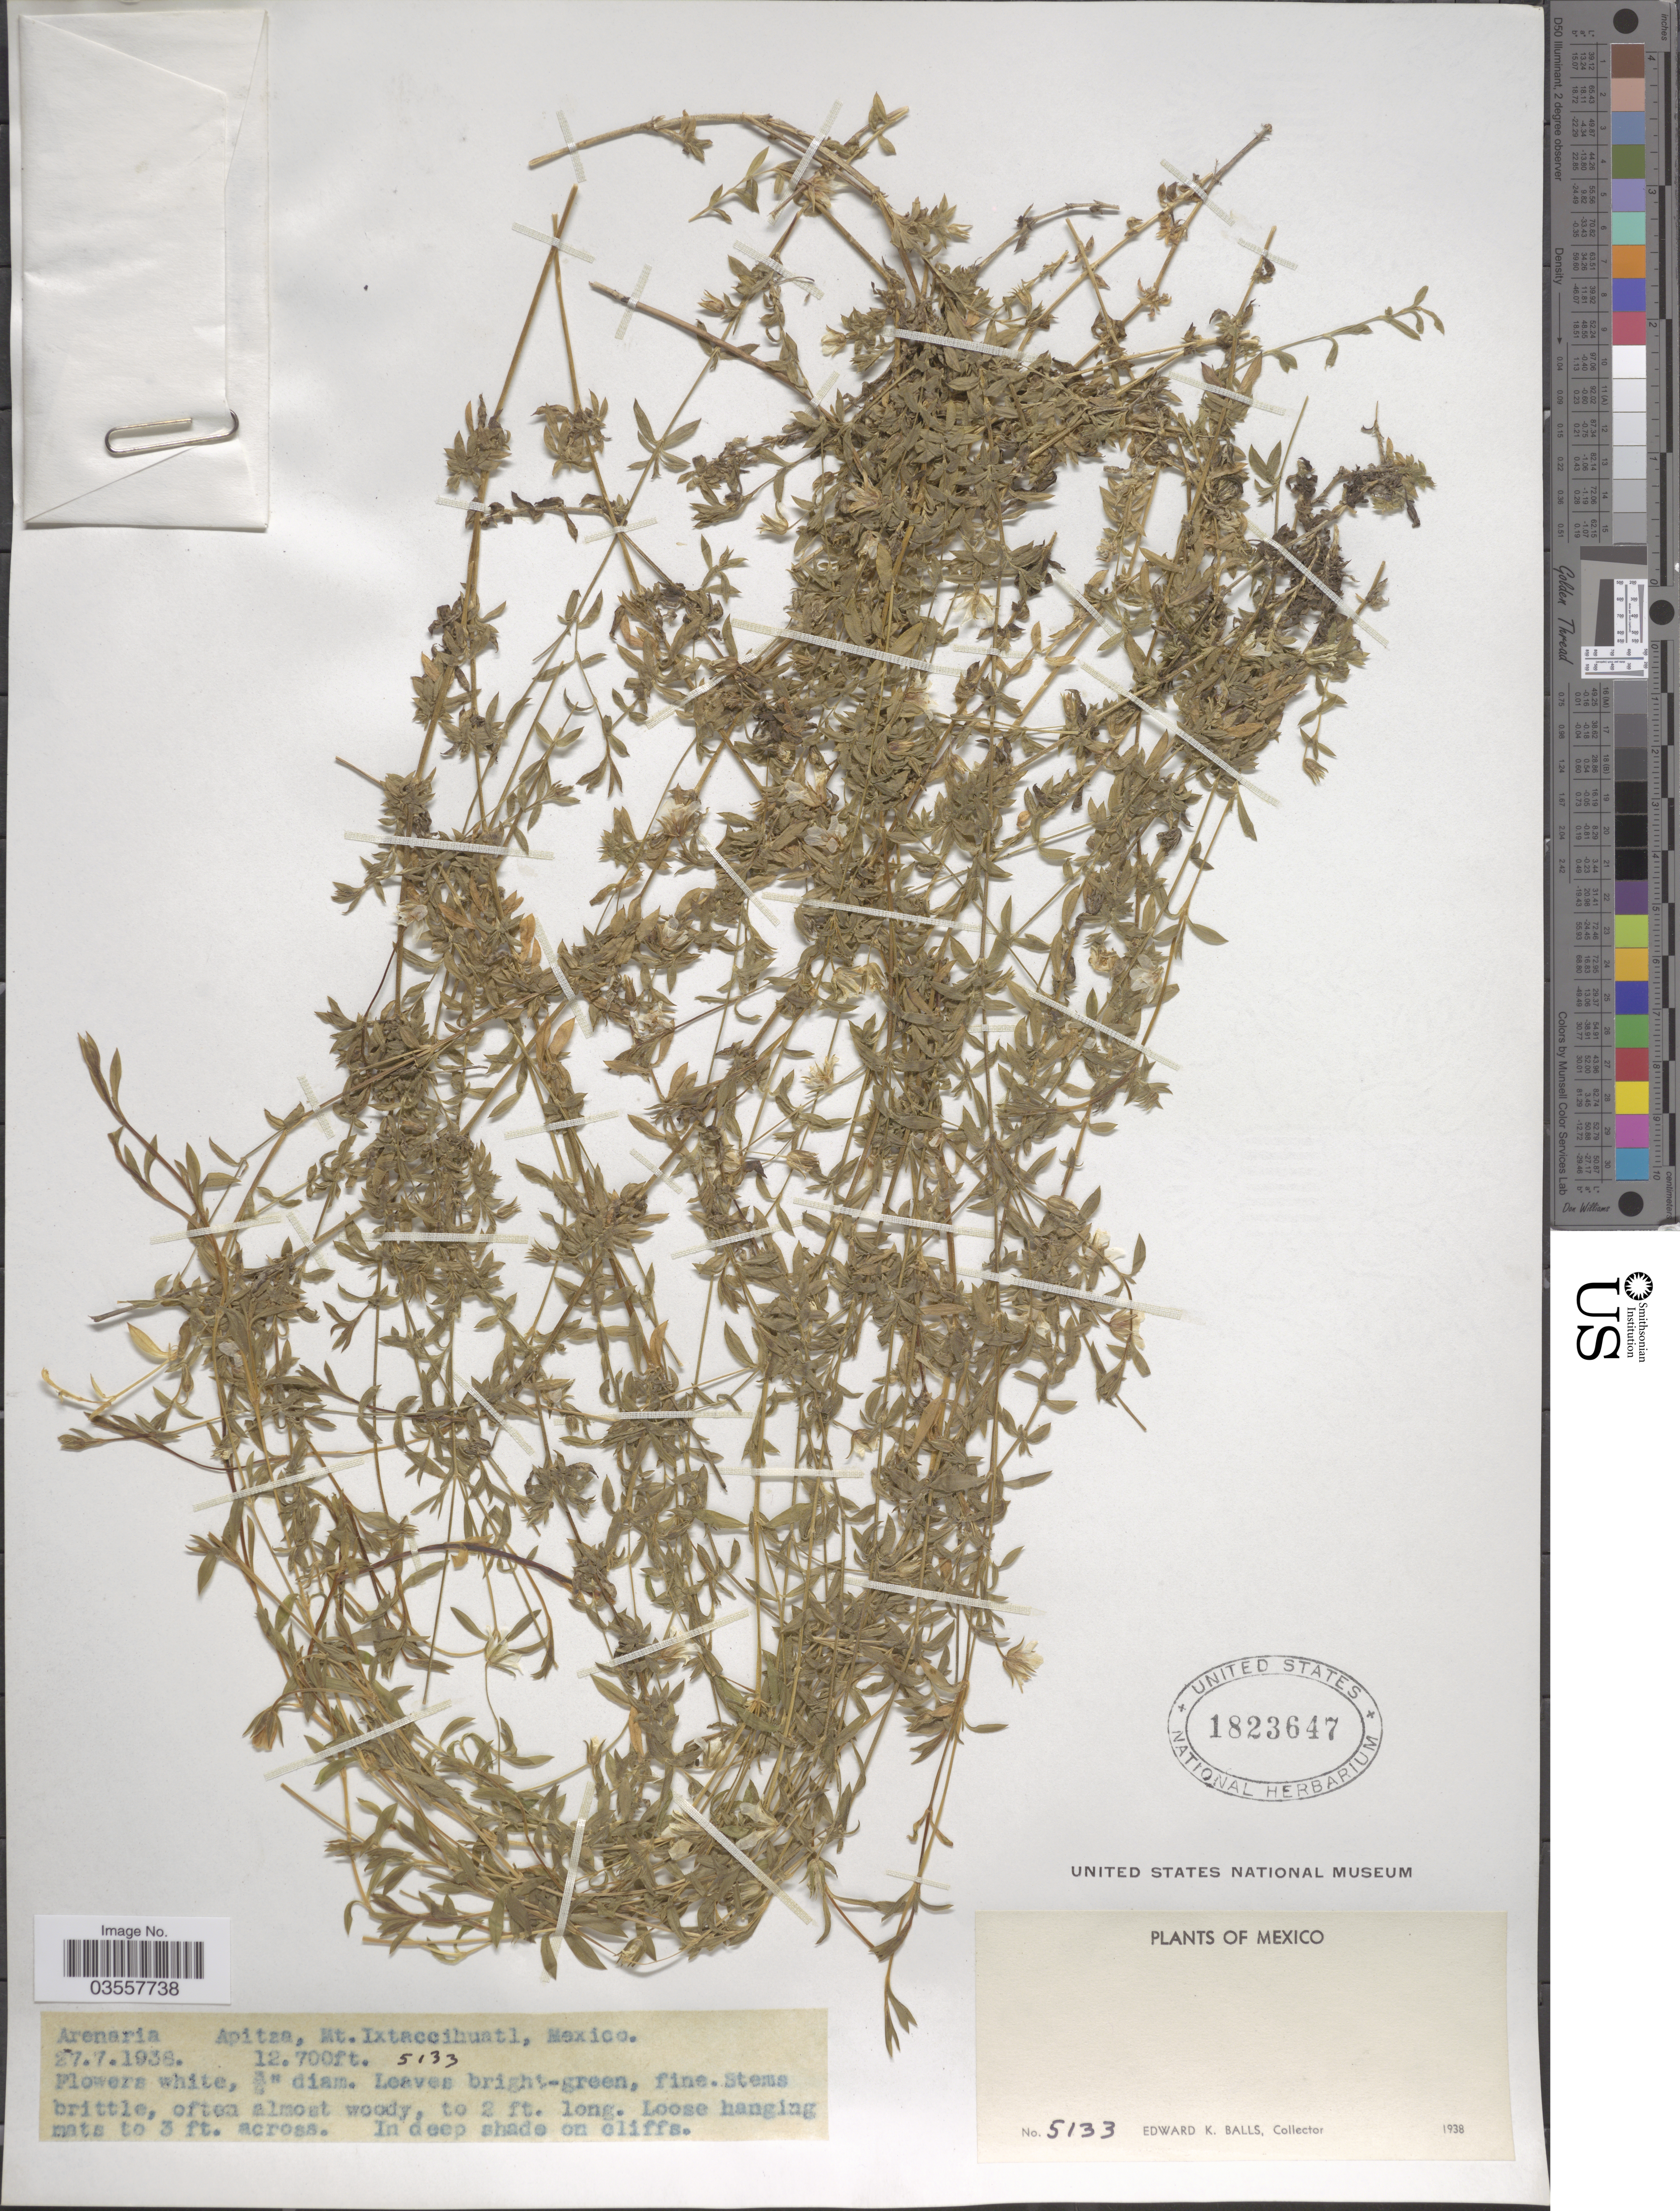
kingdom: Plantae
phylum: Tracheophyta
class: Magnoliopsida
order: Caryophyllales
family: Caryophyllaceae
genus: Arenaria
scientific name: Arenaria sp.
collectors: E. K. Balls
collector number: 5133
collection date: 1938-07-27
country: Mexico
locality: Apitza, Mt. Ixtaccihuatl.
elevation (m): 3871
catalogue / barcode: US 1823647